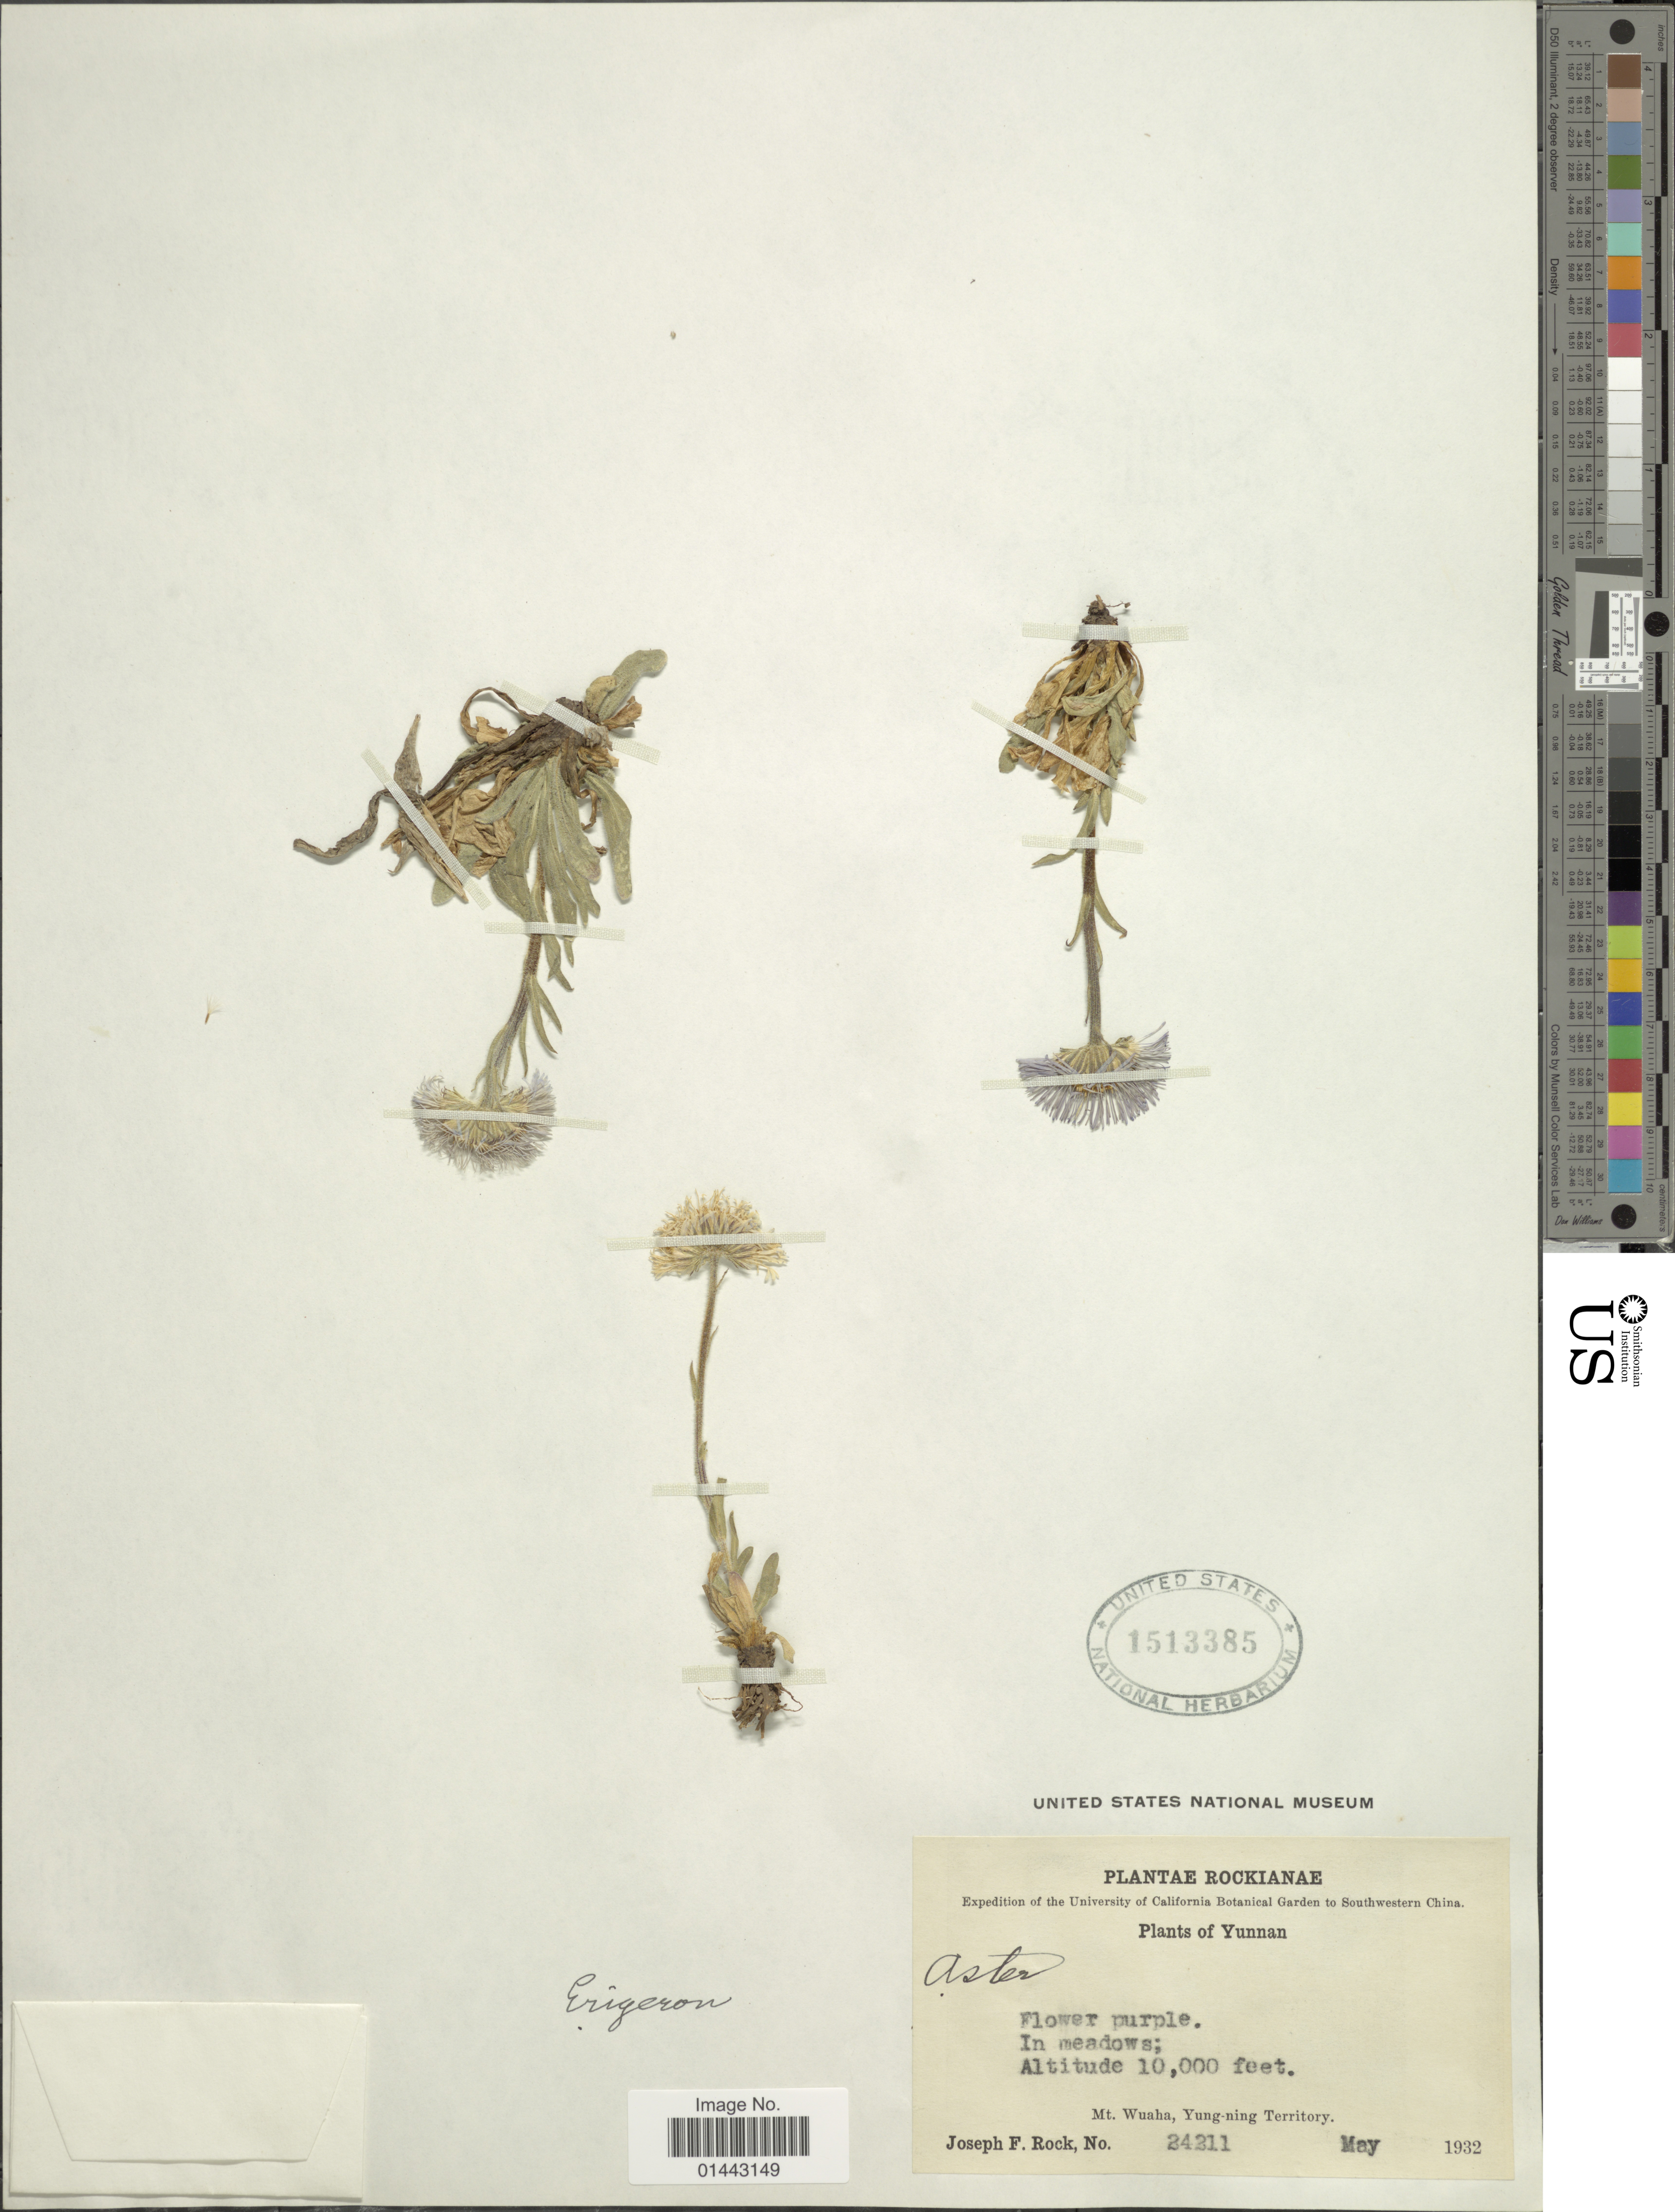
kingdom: Plantae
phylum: Tracheophyta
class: Magnoliopsida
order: Asterales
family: Asteraceae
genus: Erigeron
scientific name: Erigeron sp.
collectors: J. F. Rock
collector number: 24211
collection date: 1932-05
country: China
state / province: Yunnan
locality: In meadows, Mt. Wuaha, Yung-ning Territory.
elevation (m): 3048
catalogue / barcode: US 1513385